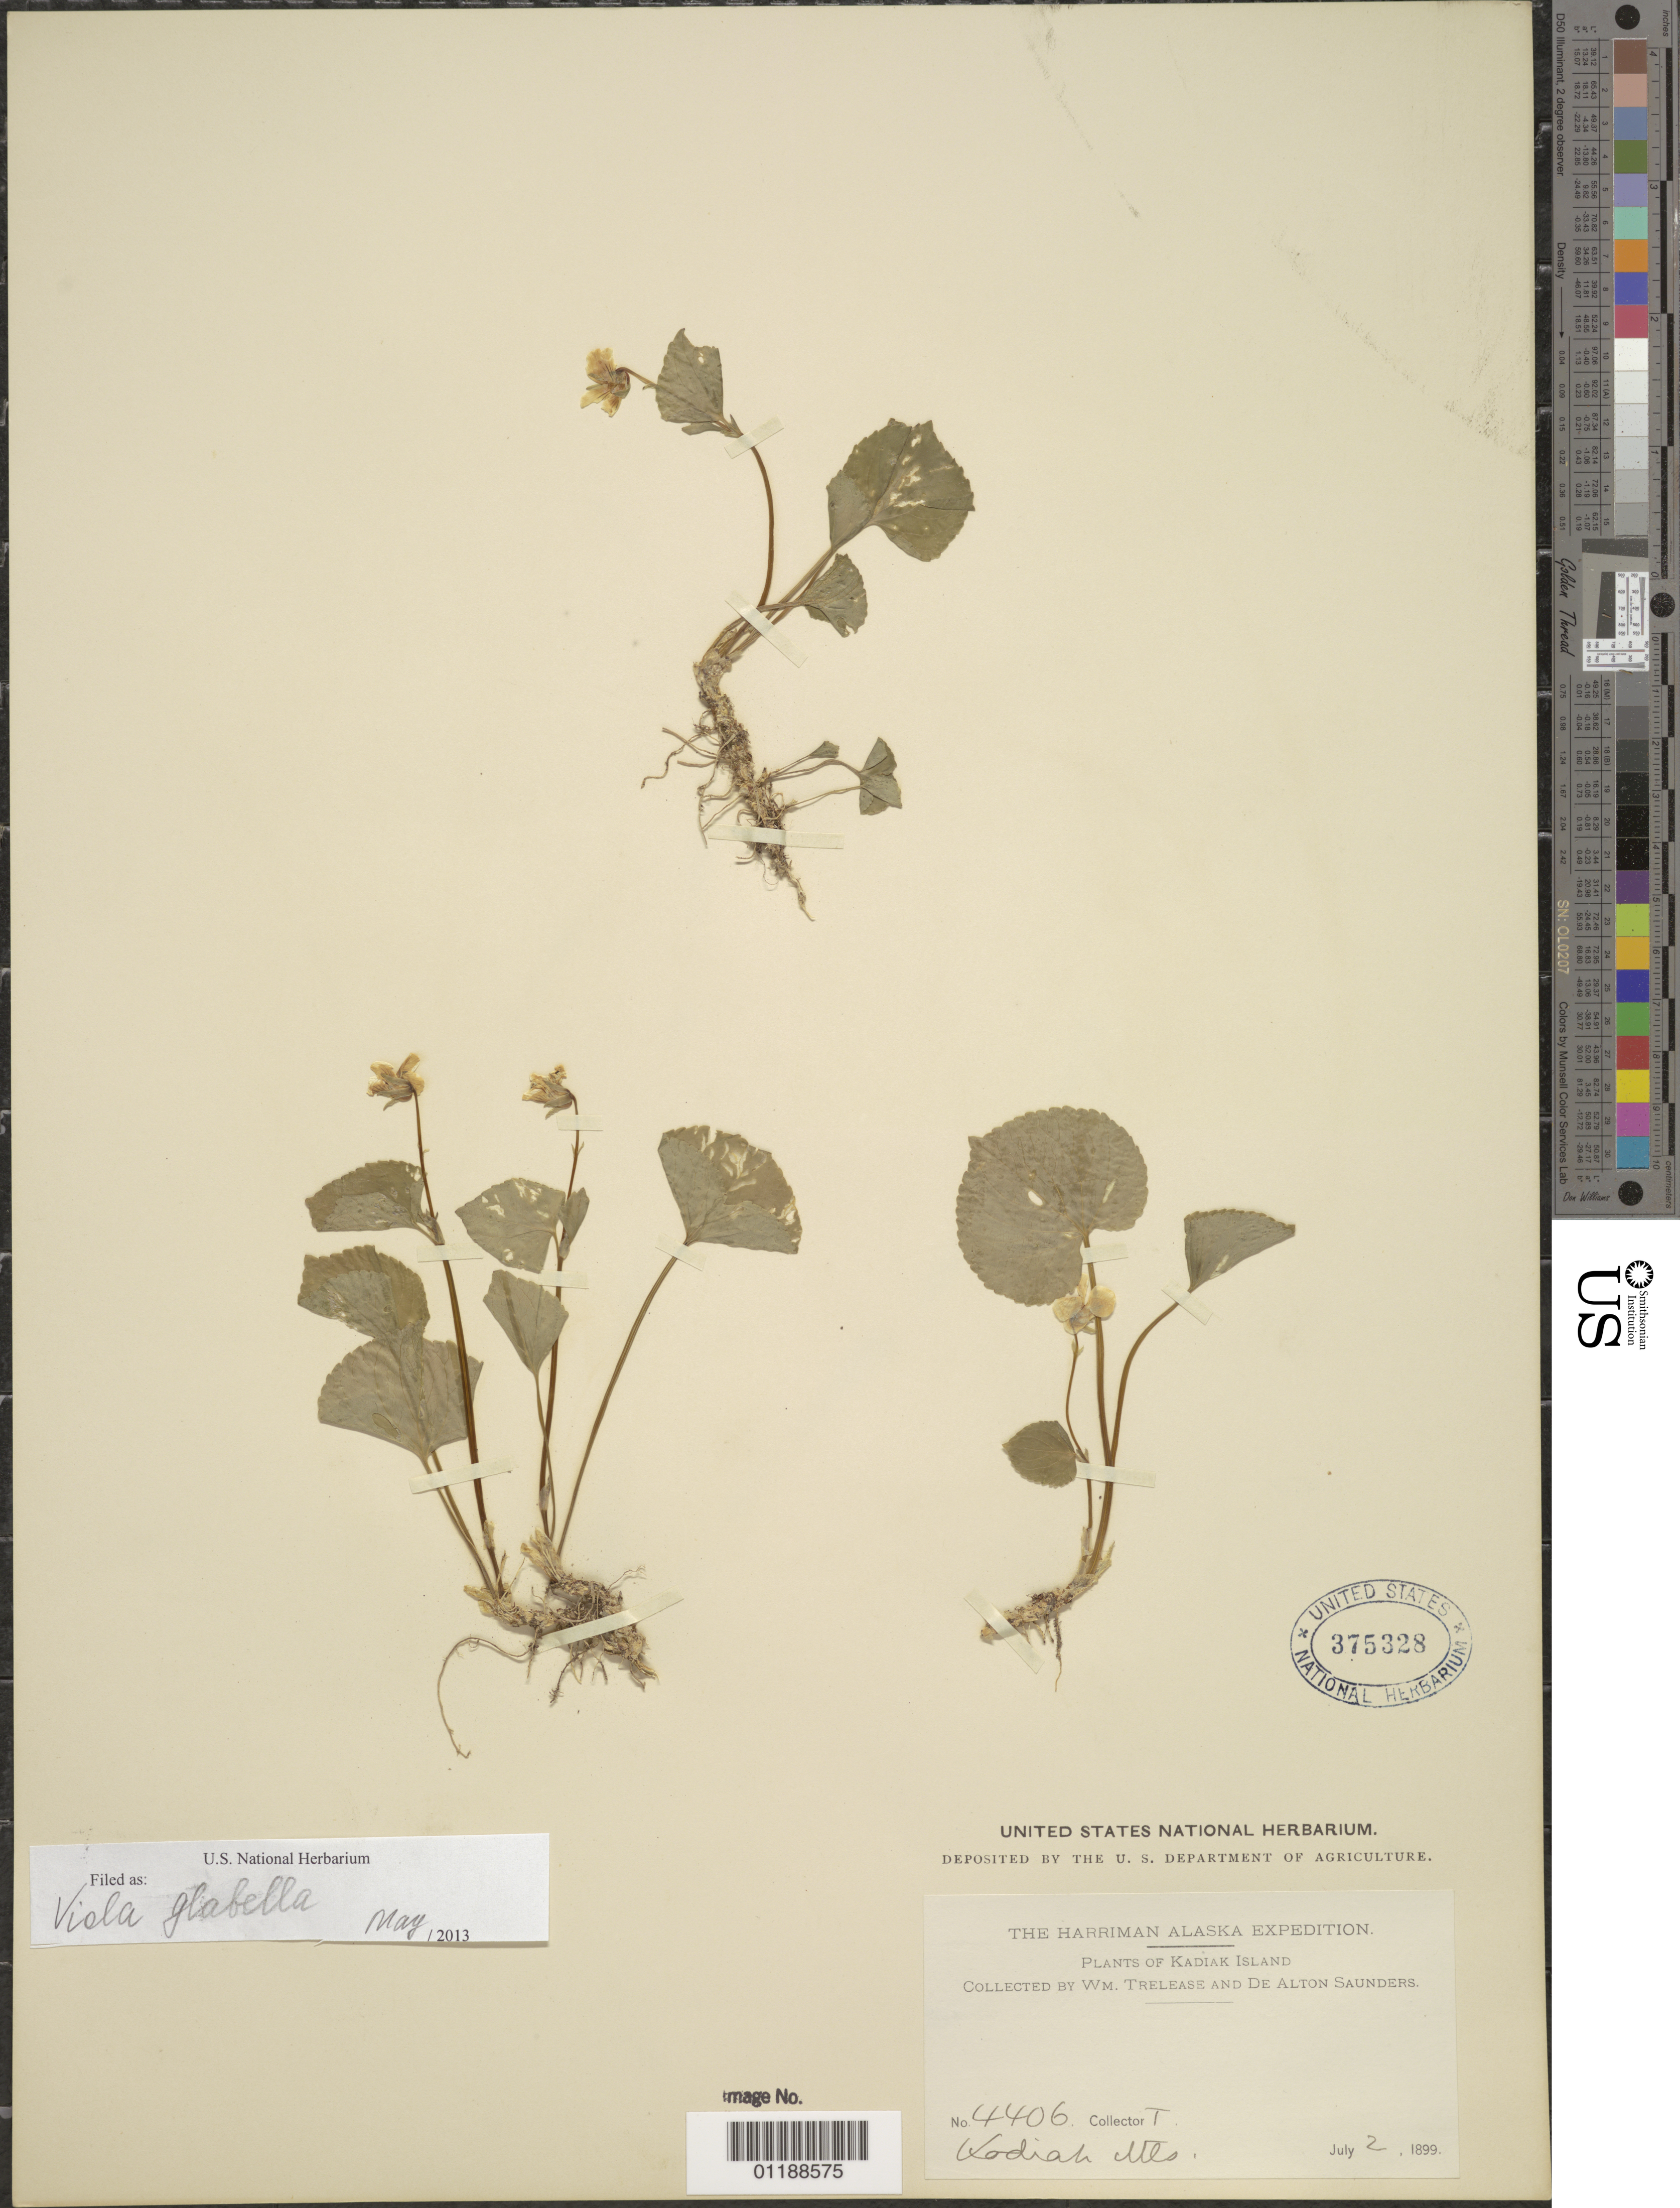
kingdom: Plantae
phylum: Tracheophyta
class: Magnoliopsida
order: Malpighiales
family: Violaceae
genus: Viola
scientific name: Viola glabella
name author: Nutt.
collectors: W. Trelease & D. Saunders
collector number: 4406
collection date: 1899-07-02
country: United States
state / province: Alaska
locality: Kodiak.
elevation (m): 366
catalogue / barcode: US 375328